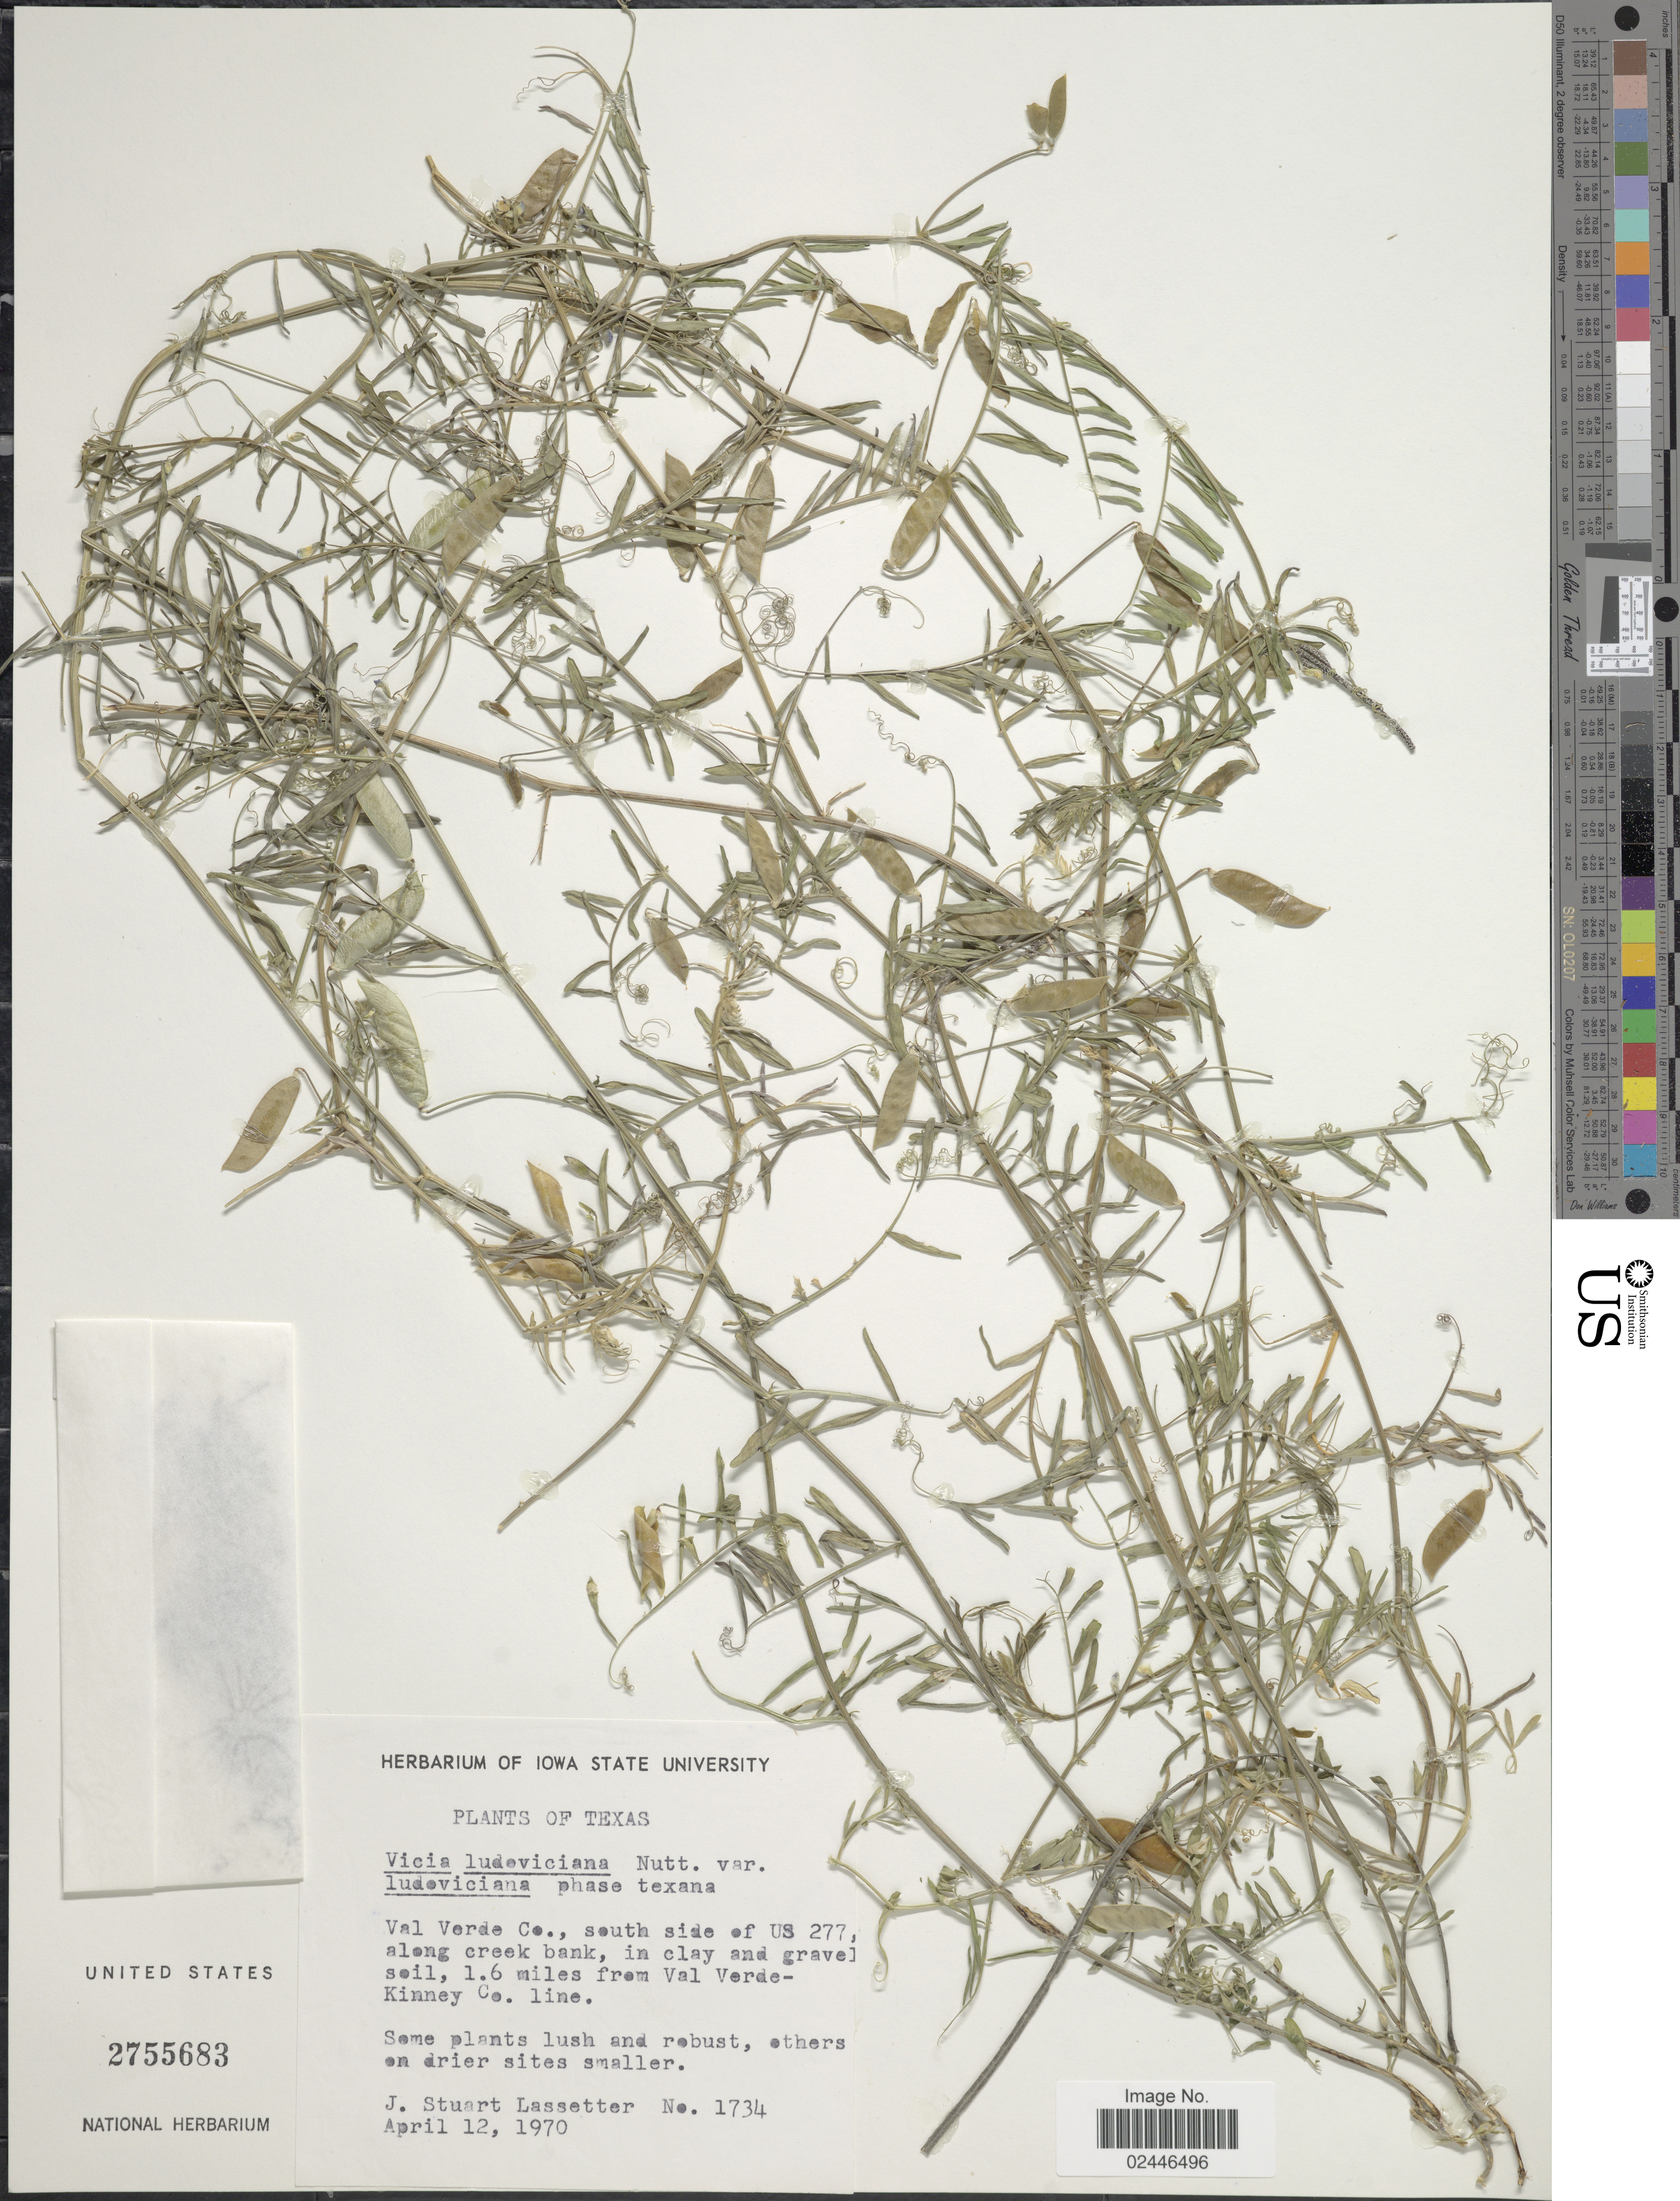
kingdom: Plantae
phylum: Tracheophyta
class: Magnoliopsida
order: Fabales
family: Fabaceae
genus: Vicia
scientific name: Vicia ludoviciana var. ludoviciana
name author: Nutt. ex Torr. & A. Gray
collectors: J. Lassetter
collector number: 1734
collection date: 1970-04-12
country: United States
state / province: Texas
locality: Val Verde Co., south side of US 277, along creek bank, in clay and gravel soil, 1.6 miles from Val Verde-Kinney Co. line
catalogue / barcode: US 2755683